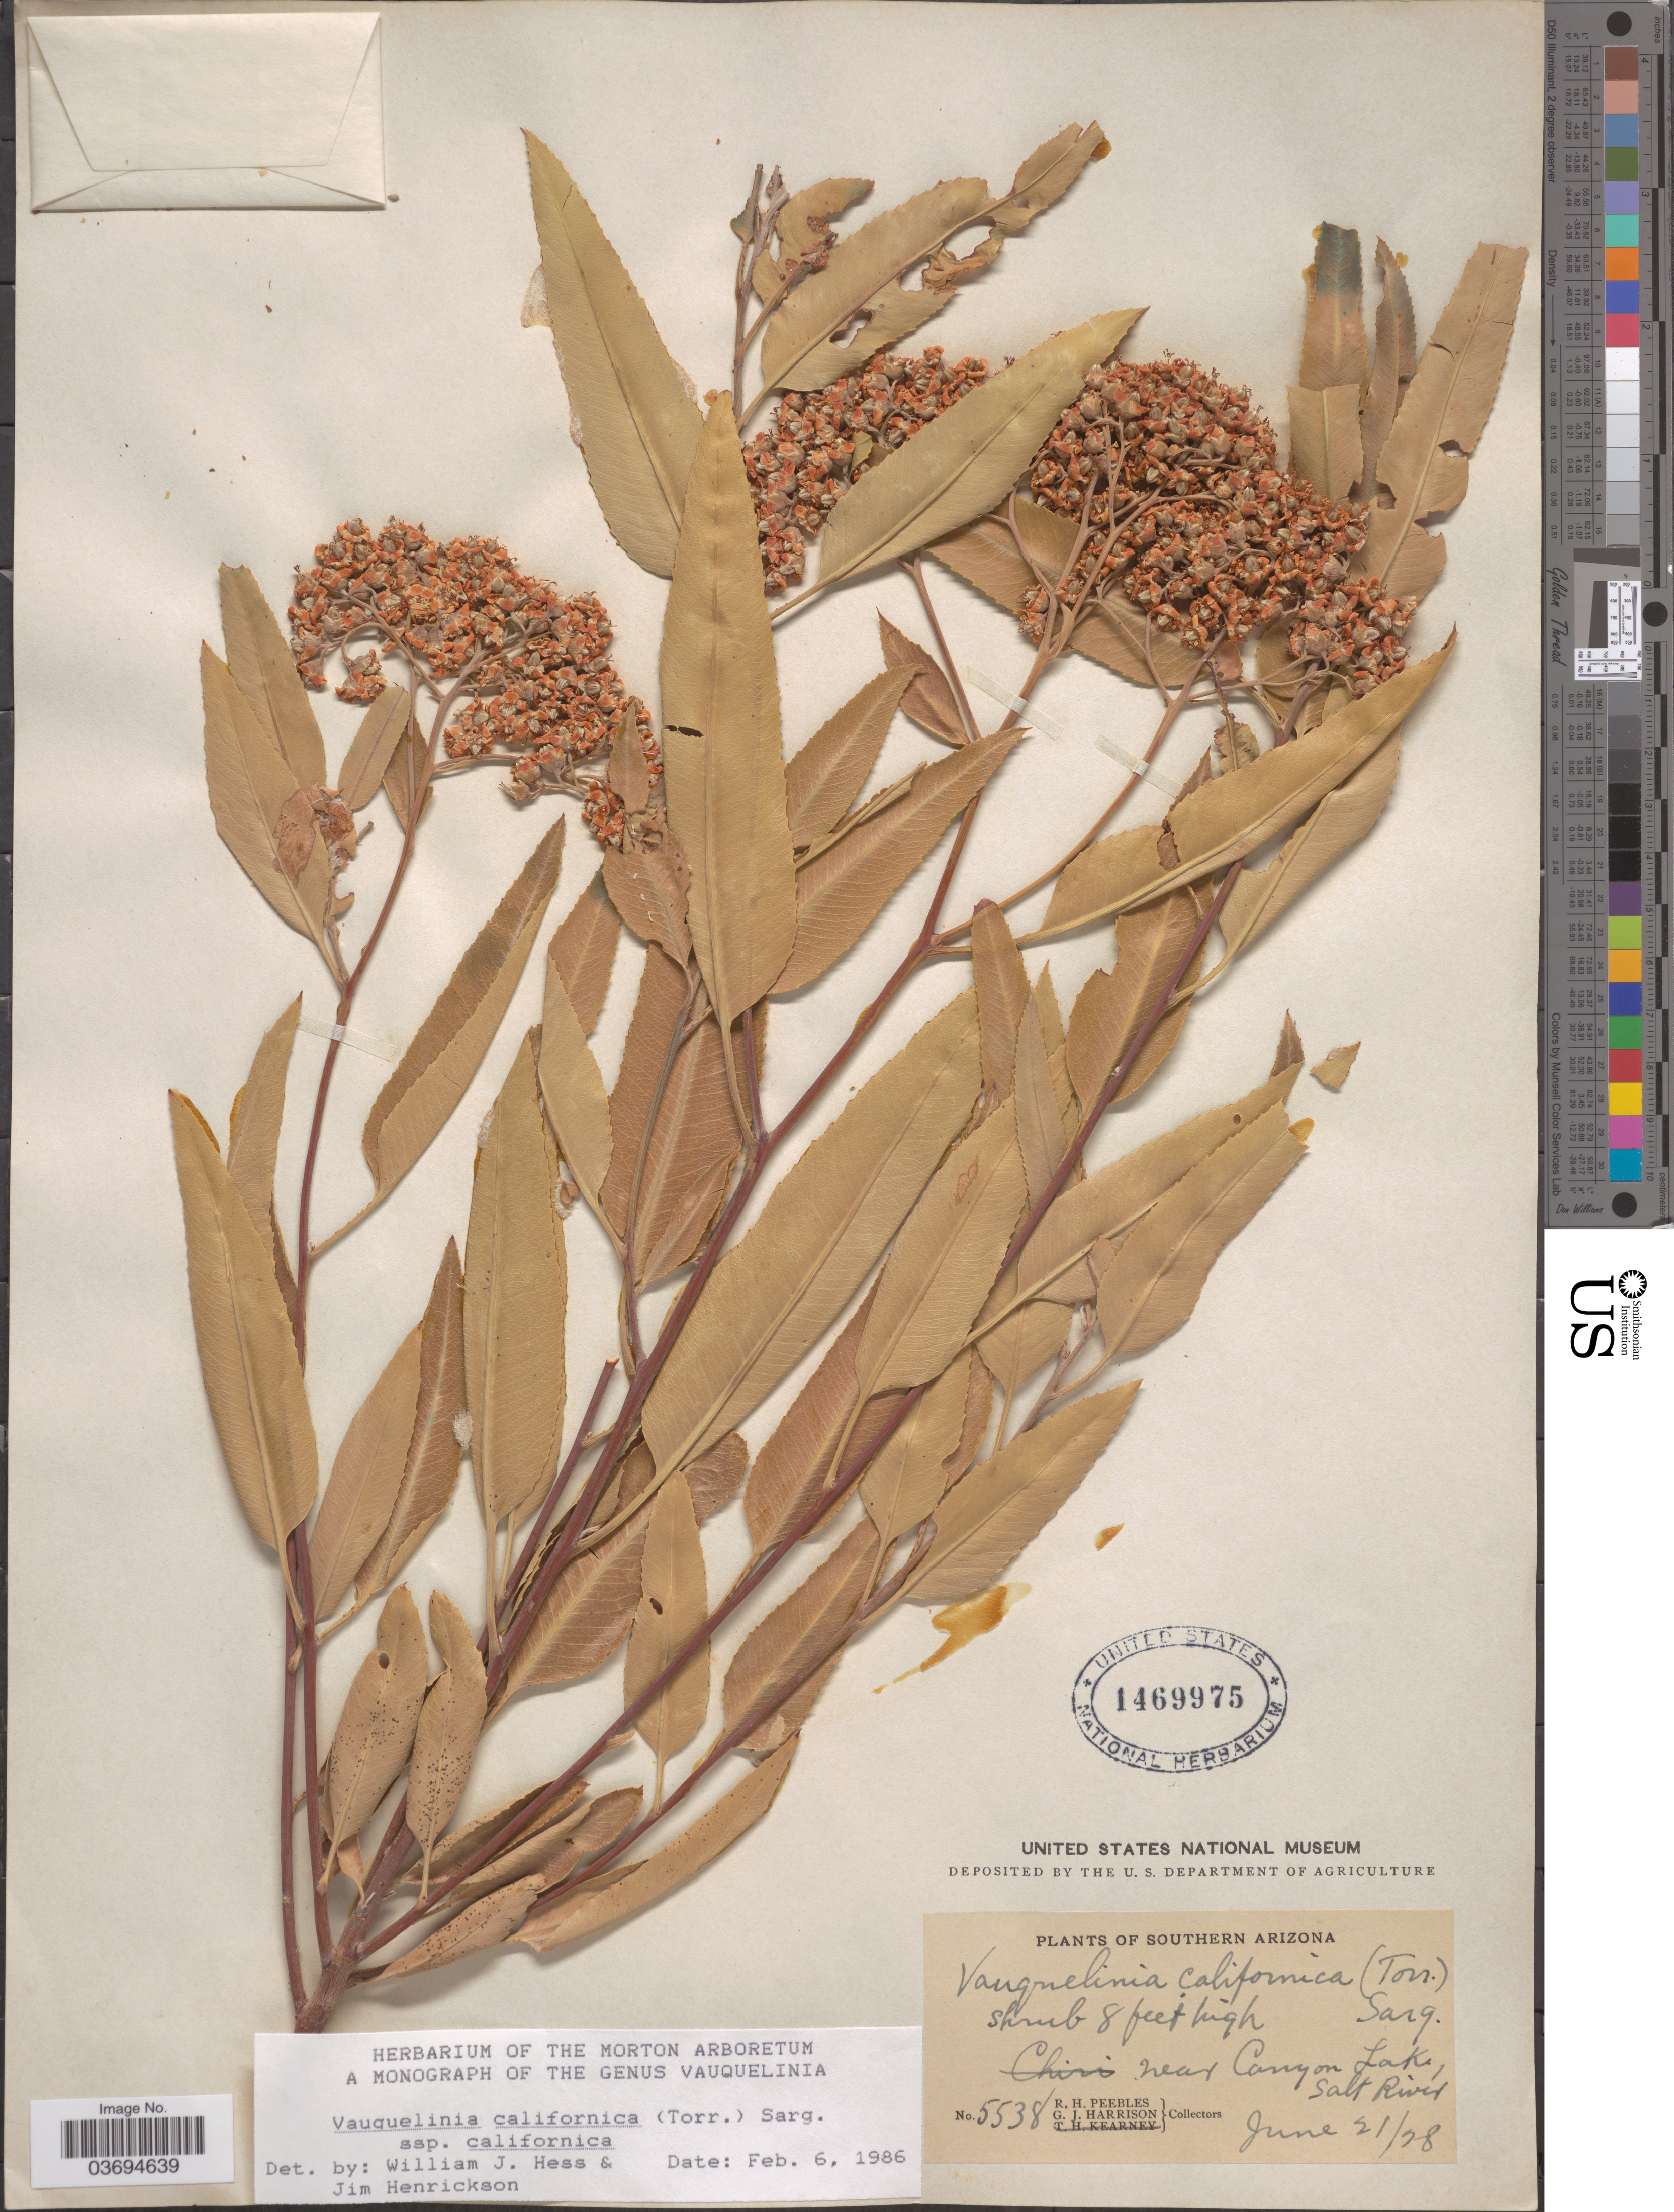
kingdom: Plantae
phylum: Tracheophyta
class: Magnoliopsida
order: Rosales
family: Rosaceae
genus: Vauquelinia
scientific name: Vauquelinia californica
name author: (Torr.) Sarg.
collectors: R. H. Peebles & G. J. Harrison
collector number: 5538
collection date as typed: Transcribed d/m/y: 2/6/28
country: United States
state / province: Arizona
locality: Southern Arizona. Near Canyon Lake, Salt River.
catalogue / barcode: US 1469975